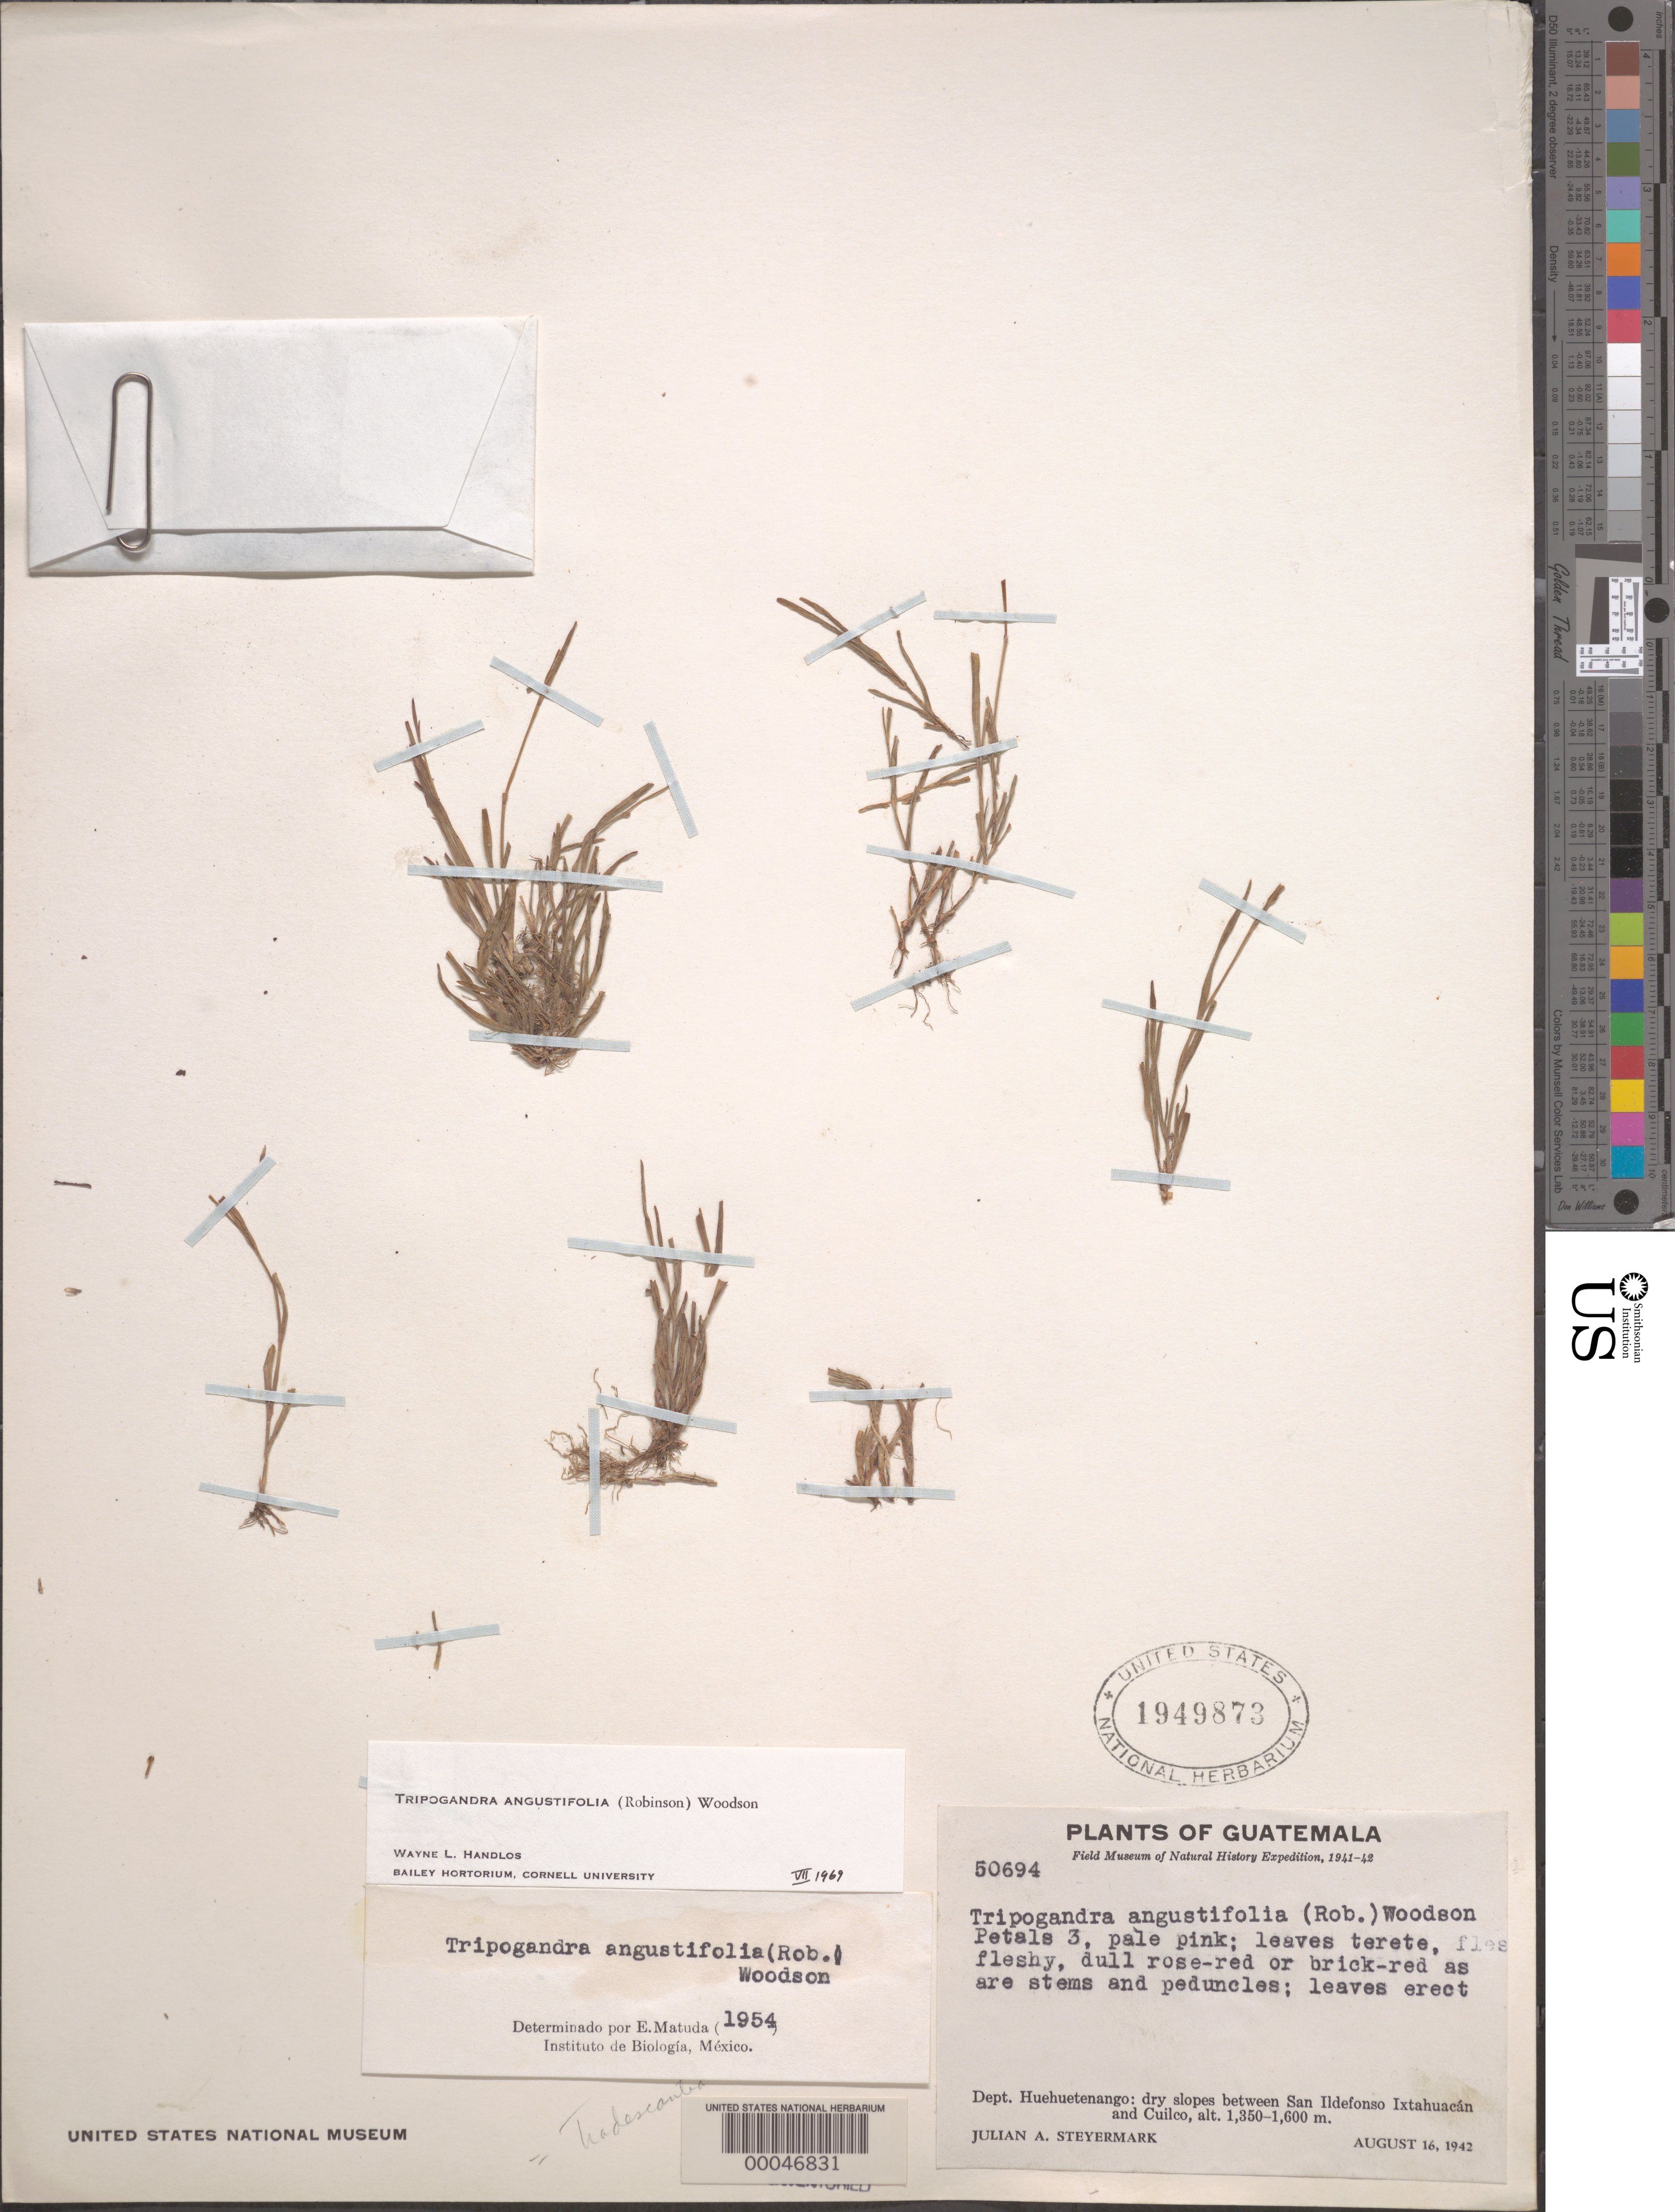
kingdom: Plantae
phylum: Tracheophyta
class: Liliopsida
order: Commelinales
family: Commelinaceae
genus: Tripogandra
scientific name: Tripogandra angustifolia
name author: (B.L. Rob.) Woodson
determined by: Handlos, W. L.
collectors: J. Steyermark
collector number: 50694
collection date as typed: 16 Aug 1942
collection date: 1942-08-16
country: Guatemala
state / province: Huehuetenango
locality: Between San Ildefonso Ixtahuacan and Cuilco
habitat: Dry slopes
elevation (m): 1350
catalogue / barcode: US 1949873